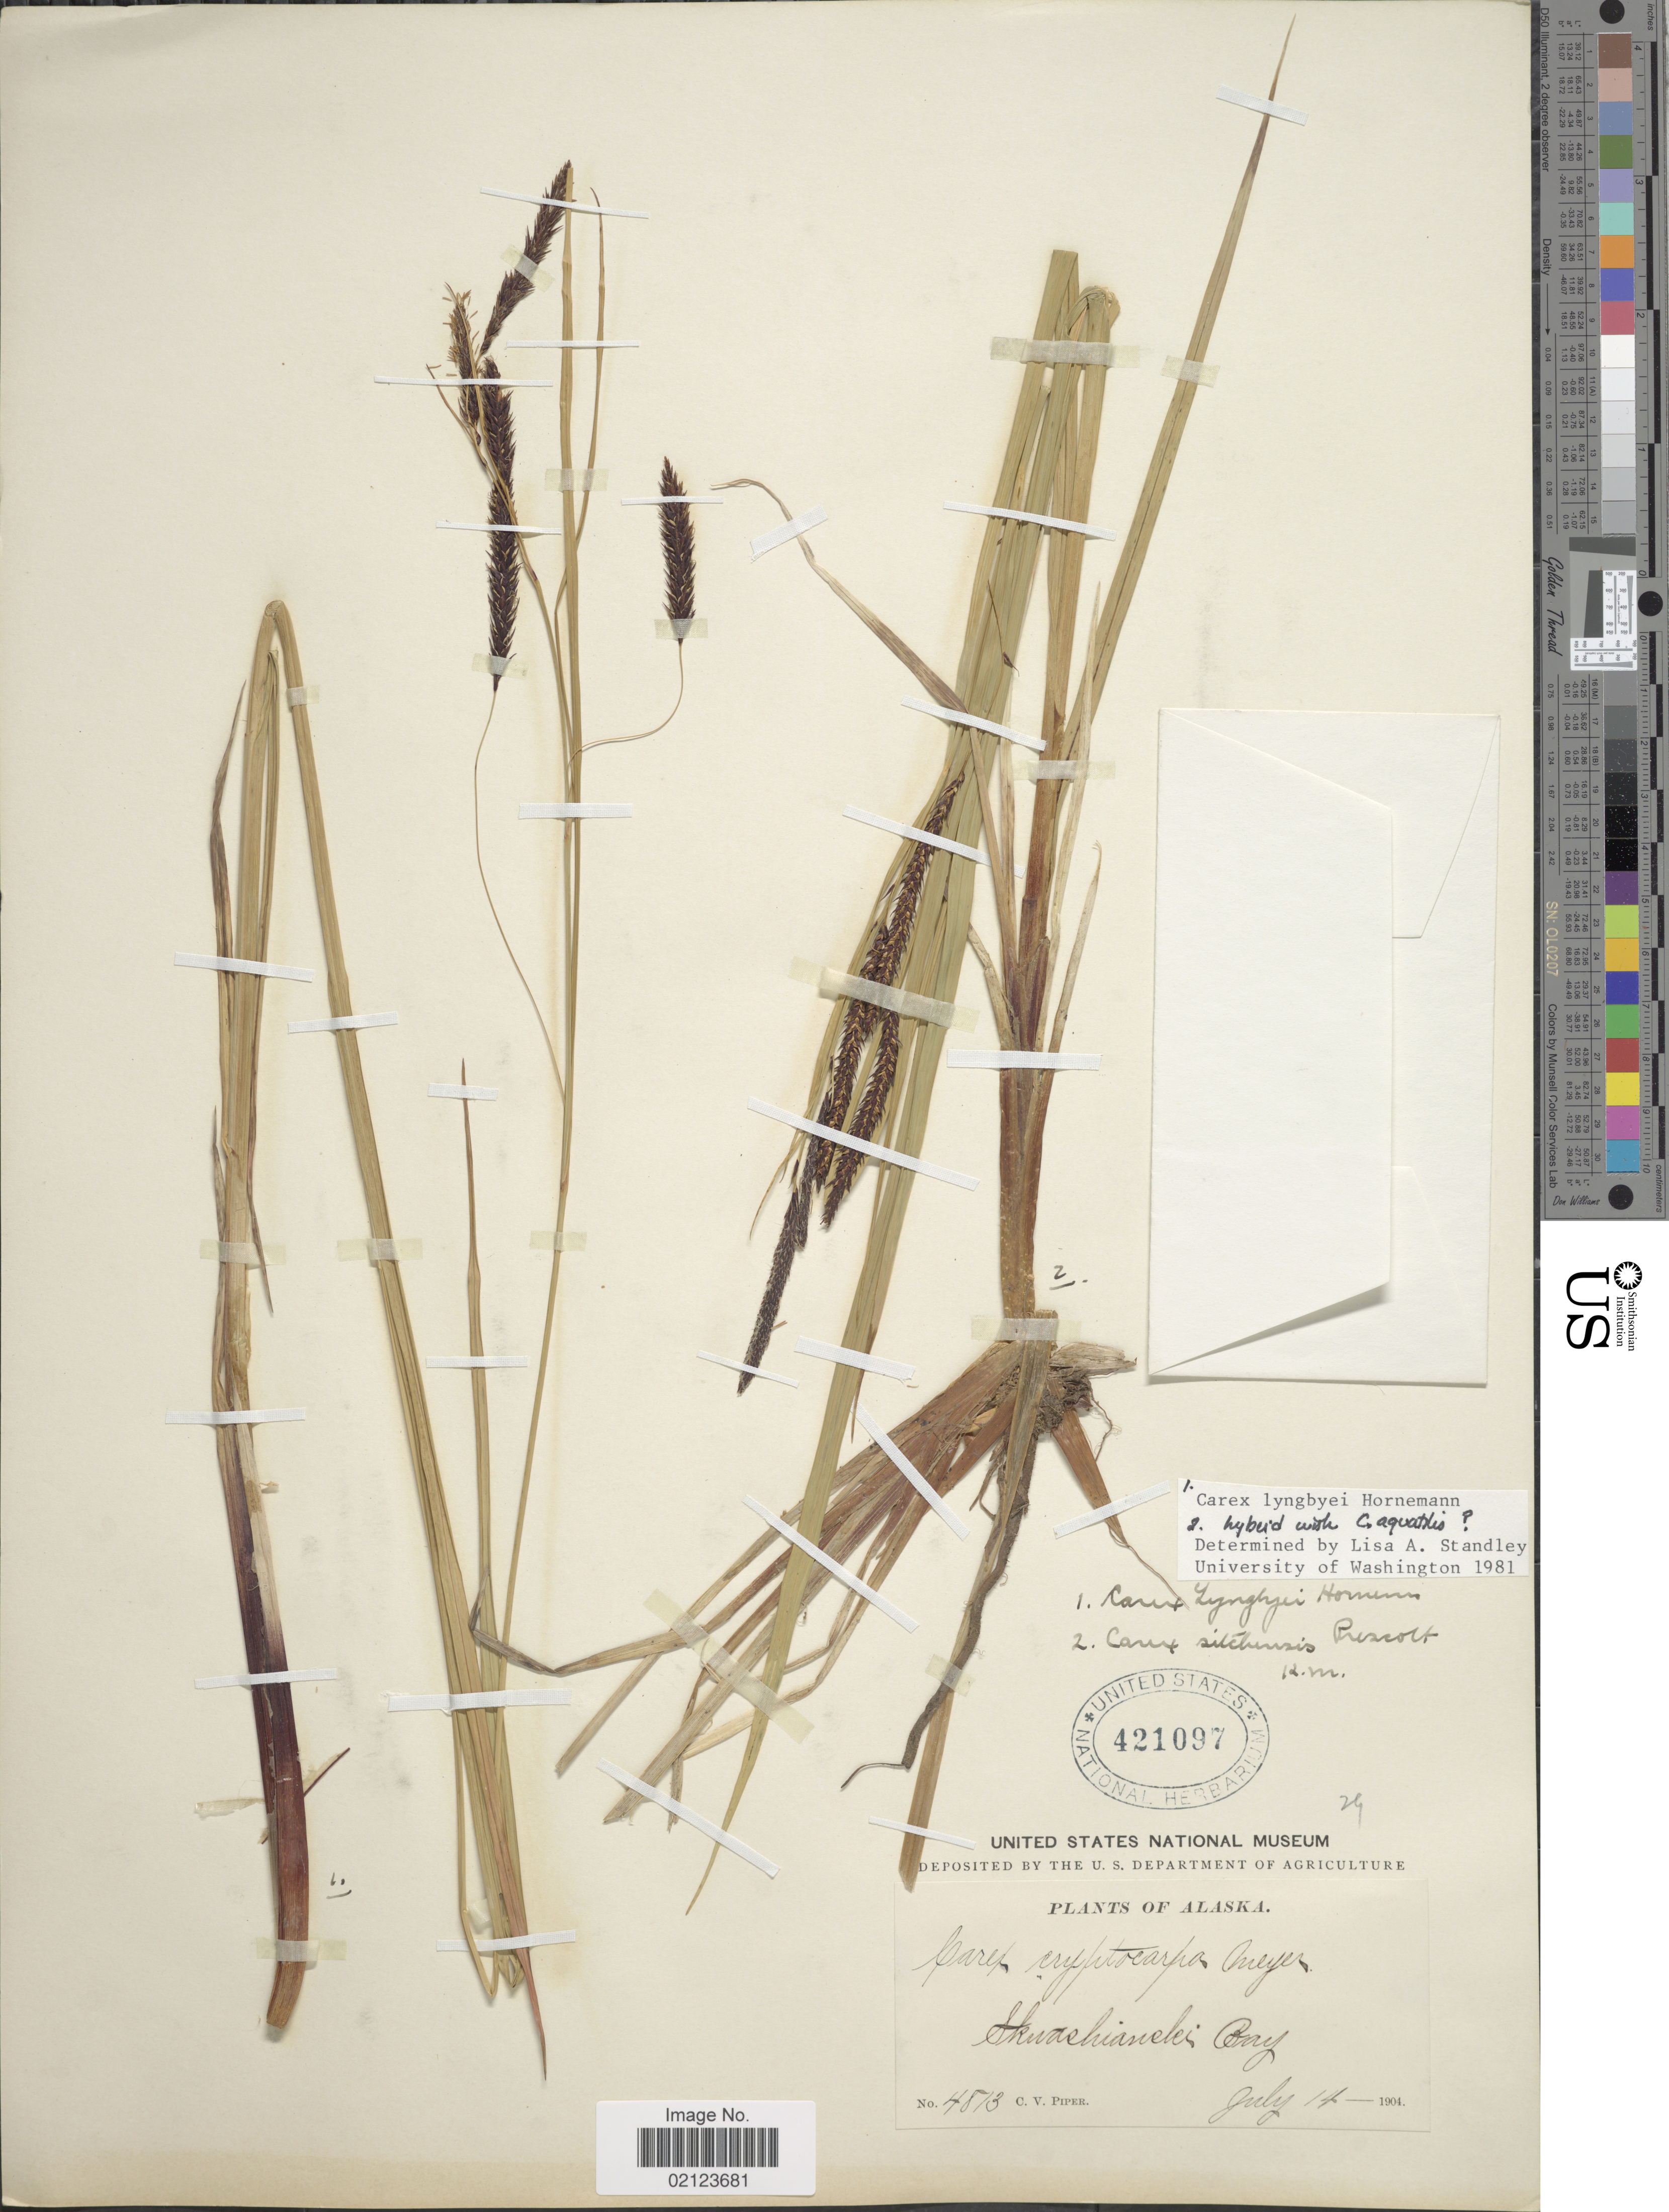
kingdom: Plantae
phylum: Tracheophyta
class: Liliopsida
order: Poales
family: Cyperaceae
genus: Carex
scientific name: Carex lyngbyei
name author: Hornem.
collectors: C. V. Piper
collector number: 4813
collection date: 1904-07-14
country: United States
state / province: Alaska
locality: Skwashianski Bay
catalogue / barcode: US 421097